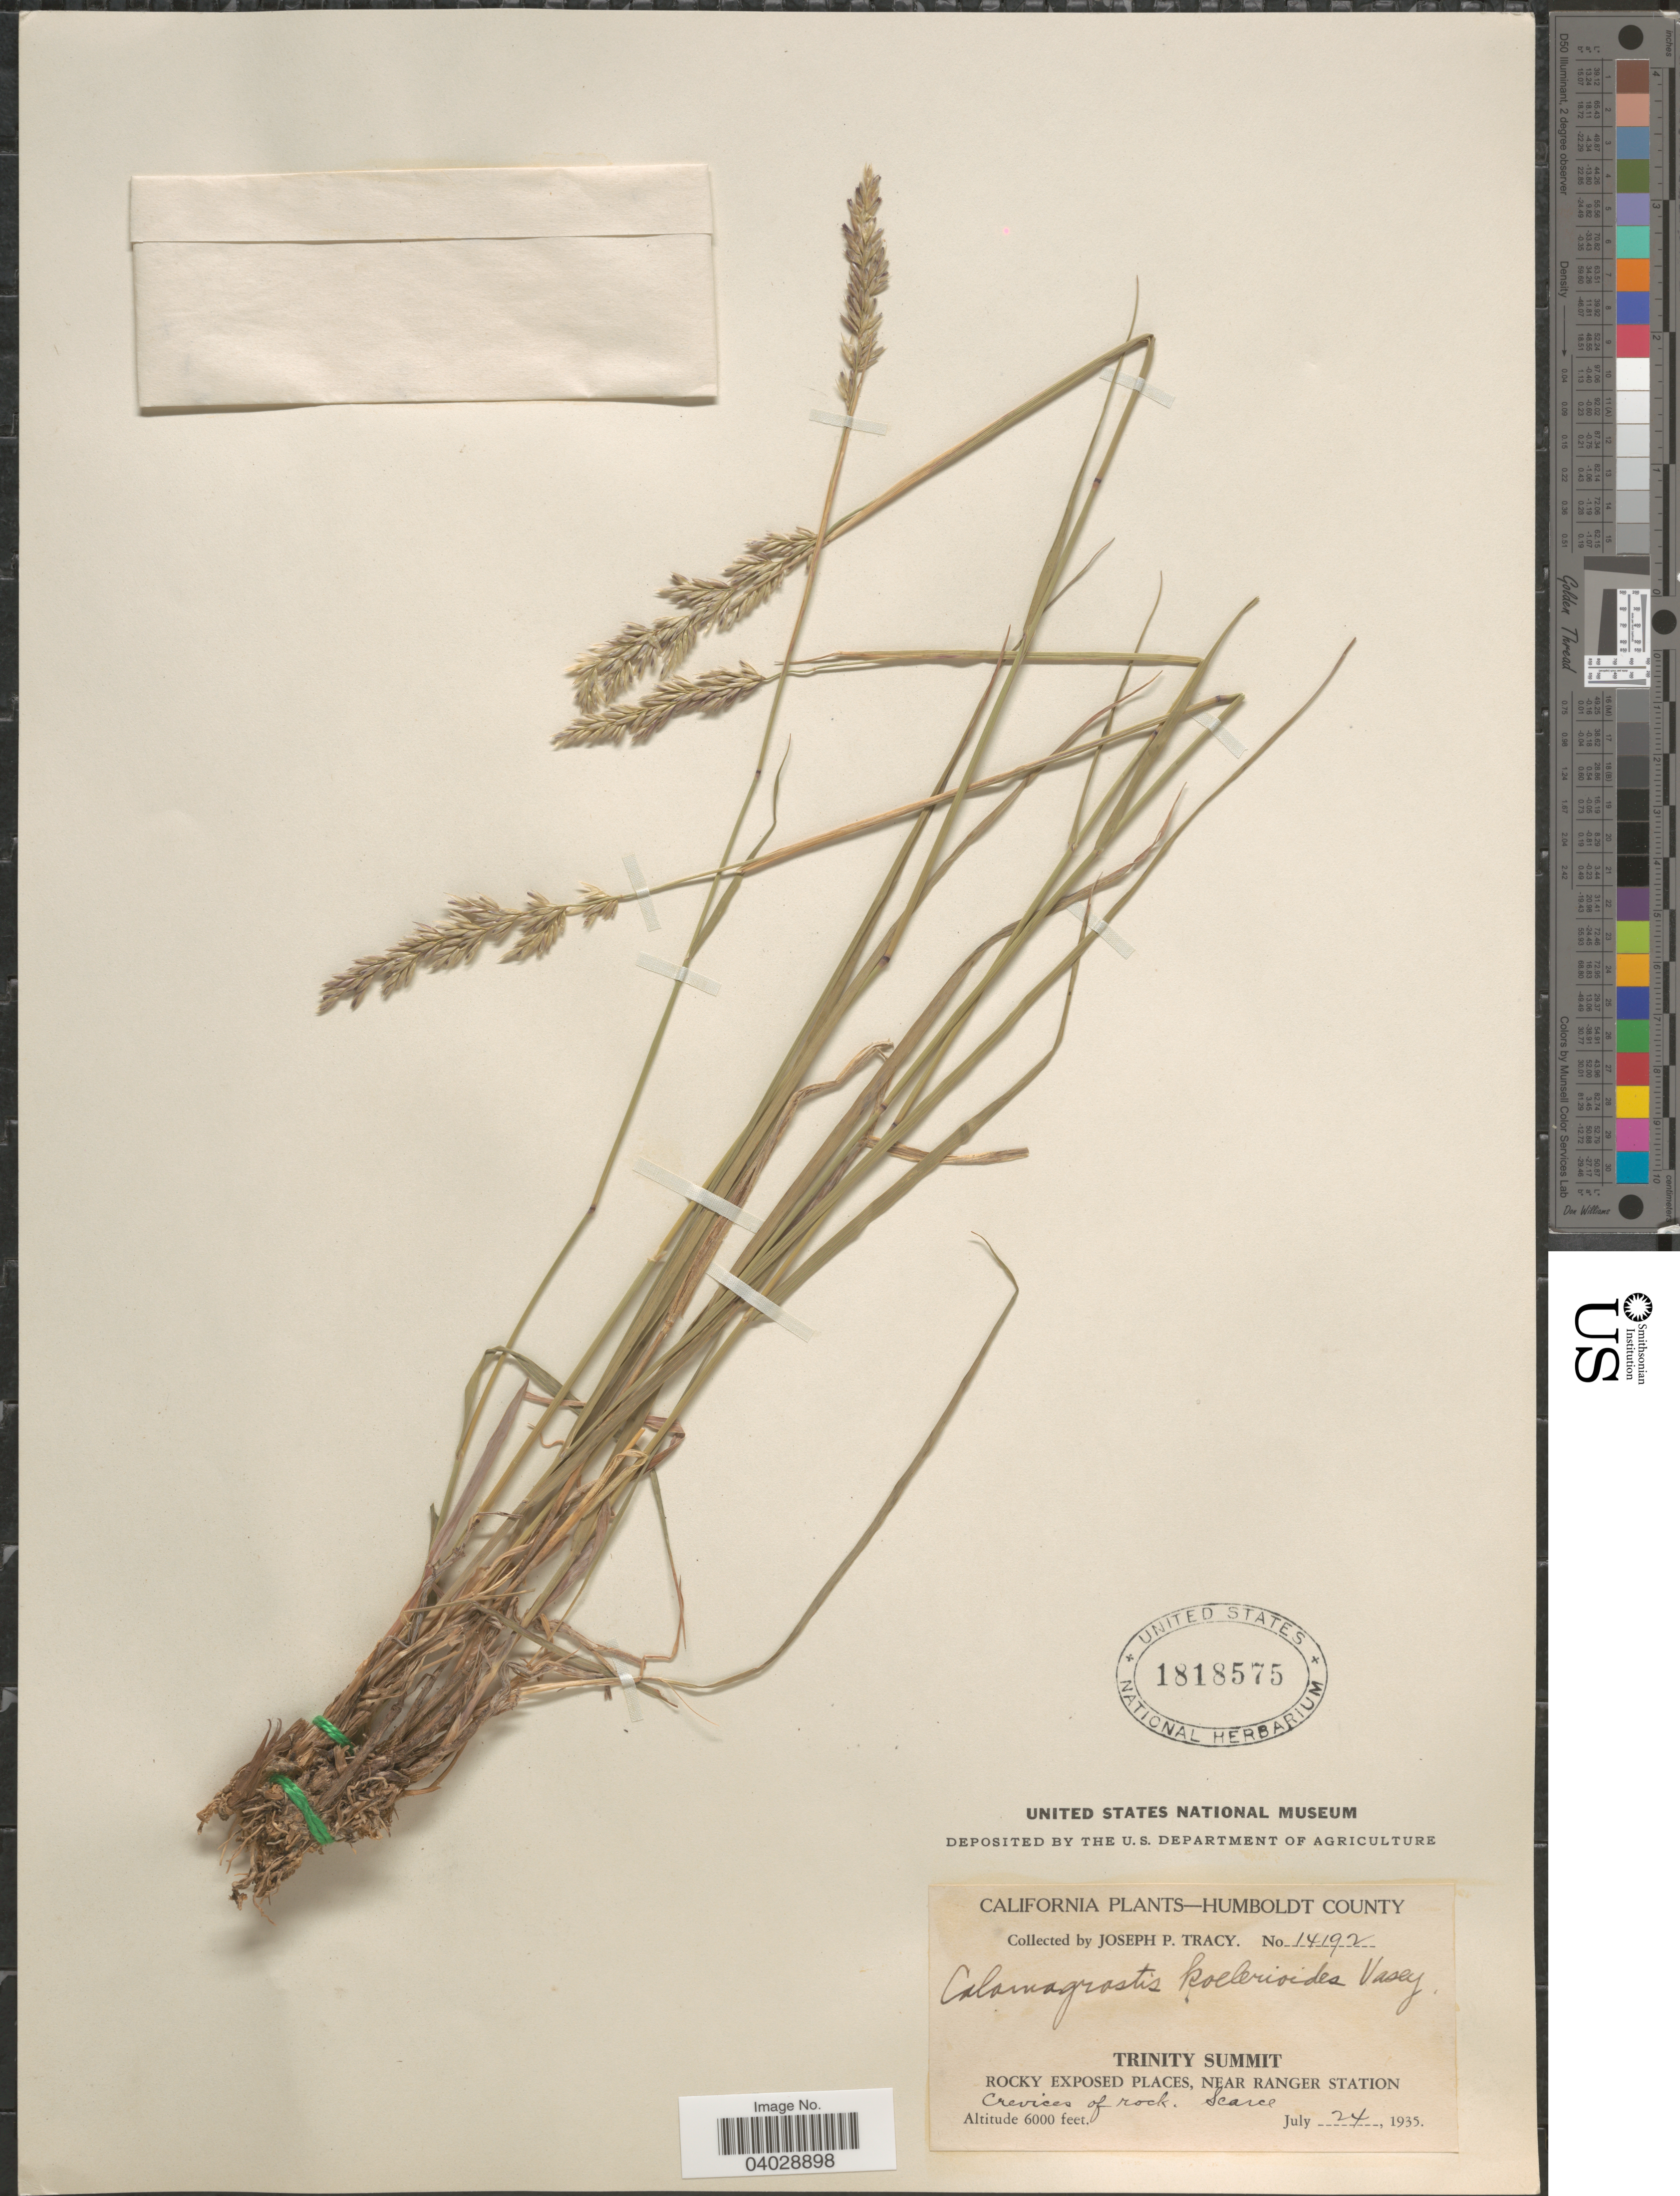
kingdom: Plantae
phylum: Tracheophyta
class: Liliopsida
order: Poales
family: Poaceae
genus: Calamagrostis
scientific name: Calamagrostis koelerioides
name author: Vasey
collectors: J. Tracy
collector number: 14192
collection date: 1935-07-24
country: United States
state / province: California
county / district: Humboldt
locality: Humboldt County. Trinity Summit. Near Ranger Station.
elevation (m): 1829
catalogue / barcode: US 1818575